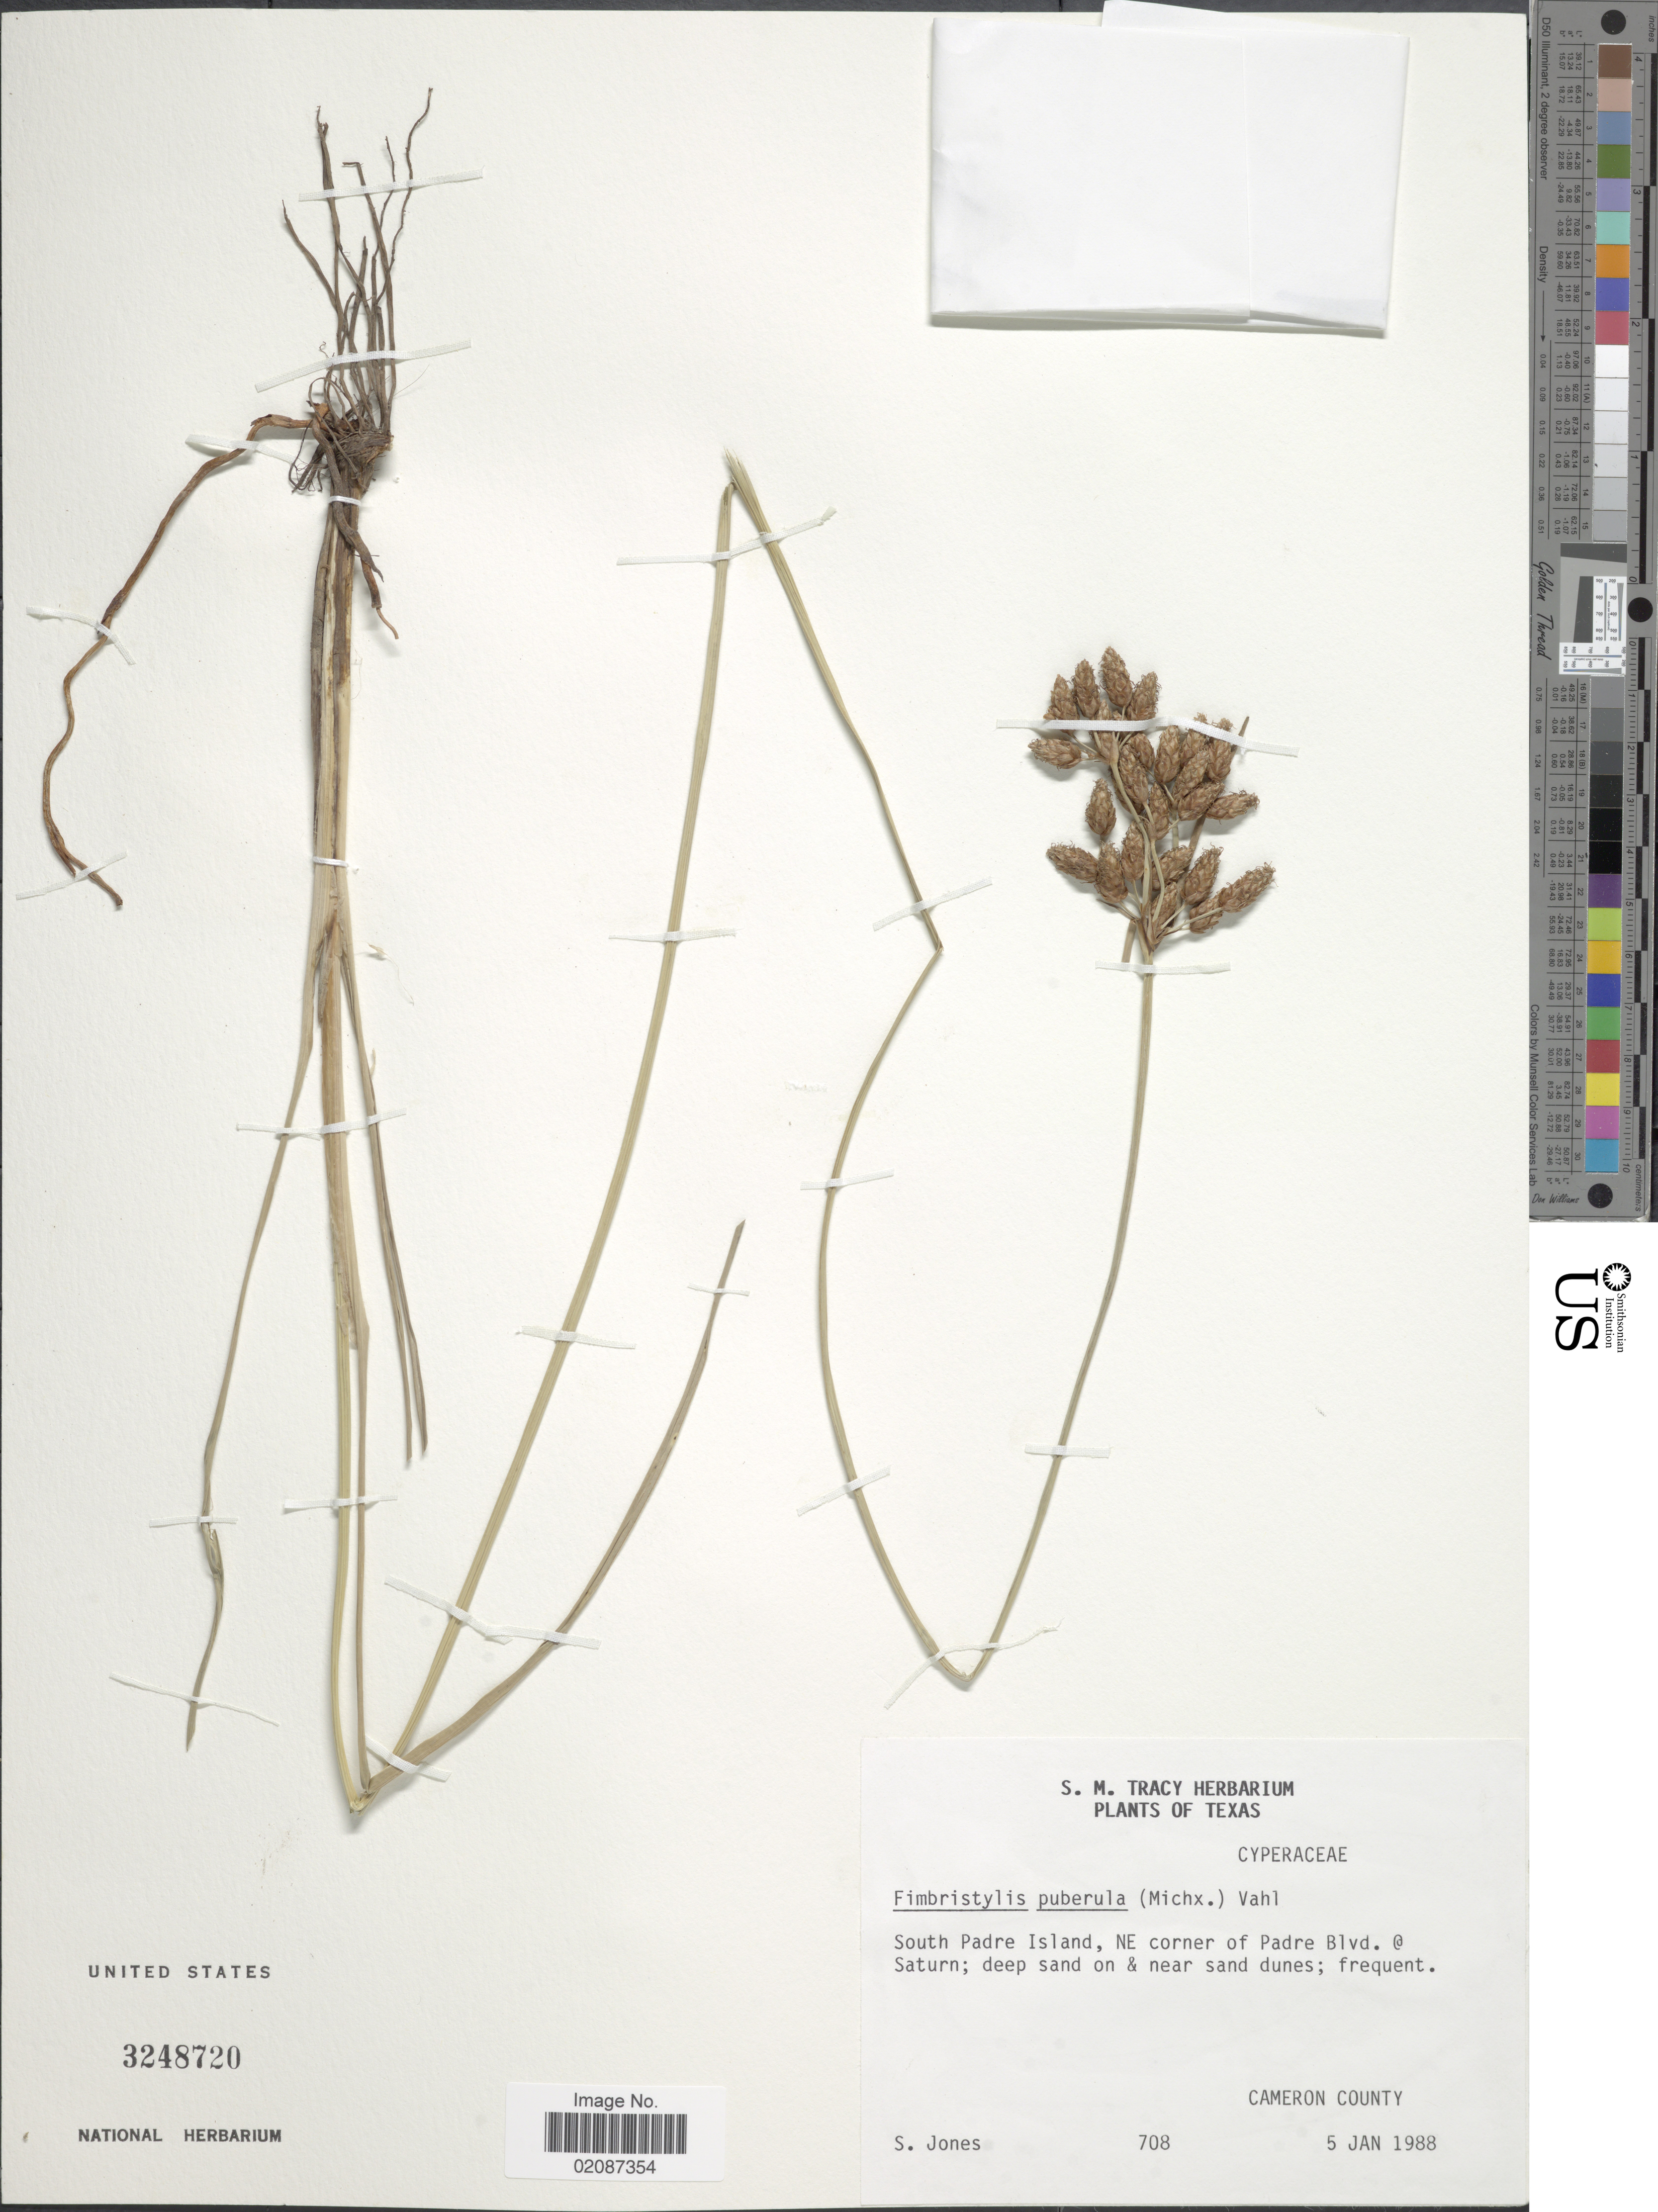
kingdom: Plantae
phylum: Tracheophyta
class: Liliopsida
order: Poales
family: Cyperaceae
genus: Fimbristylis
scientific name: Fimbristylis puberula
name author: (Michx.) Vahl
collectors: S. Jones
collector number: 708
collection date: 1988-01-05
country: United States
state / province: Texas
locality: South Padre Island, NE corner of Padre Blvd. @ Saturn, Cameron County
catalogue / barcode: US 3248720